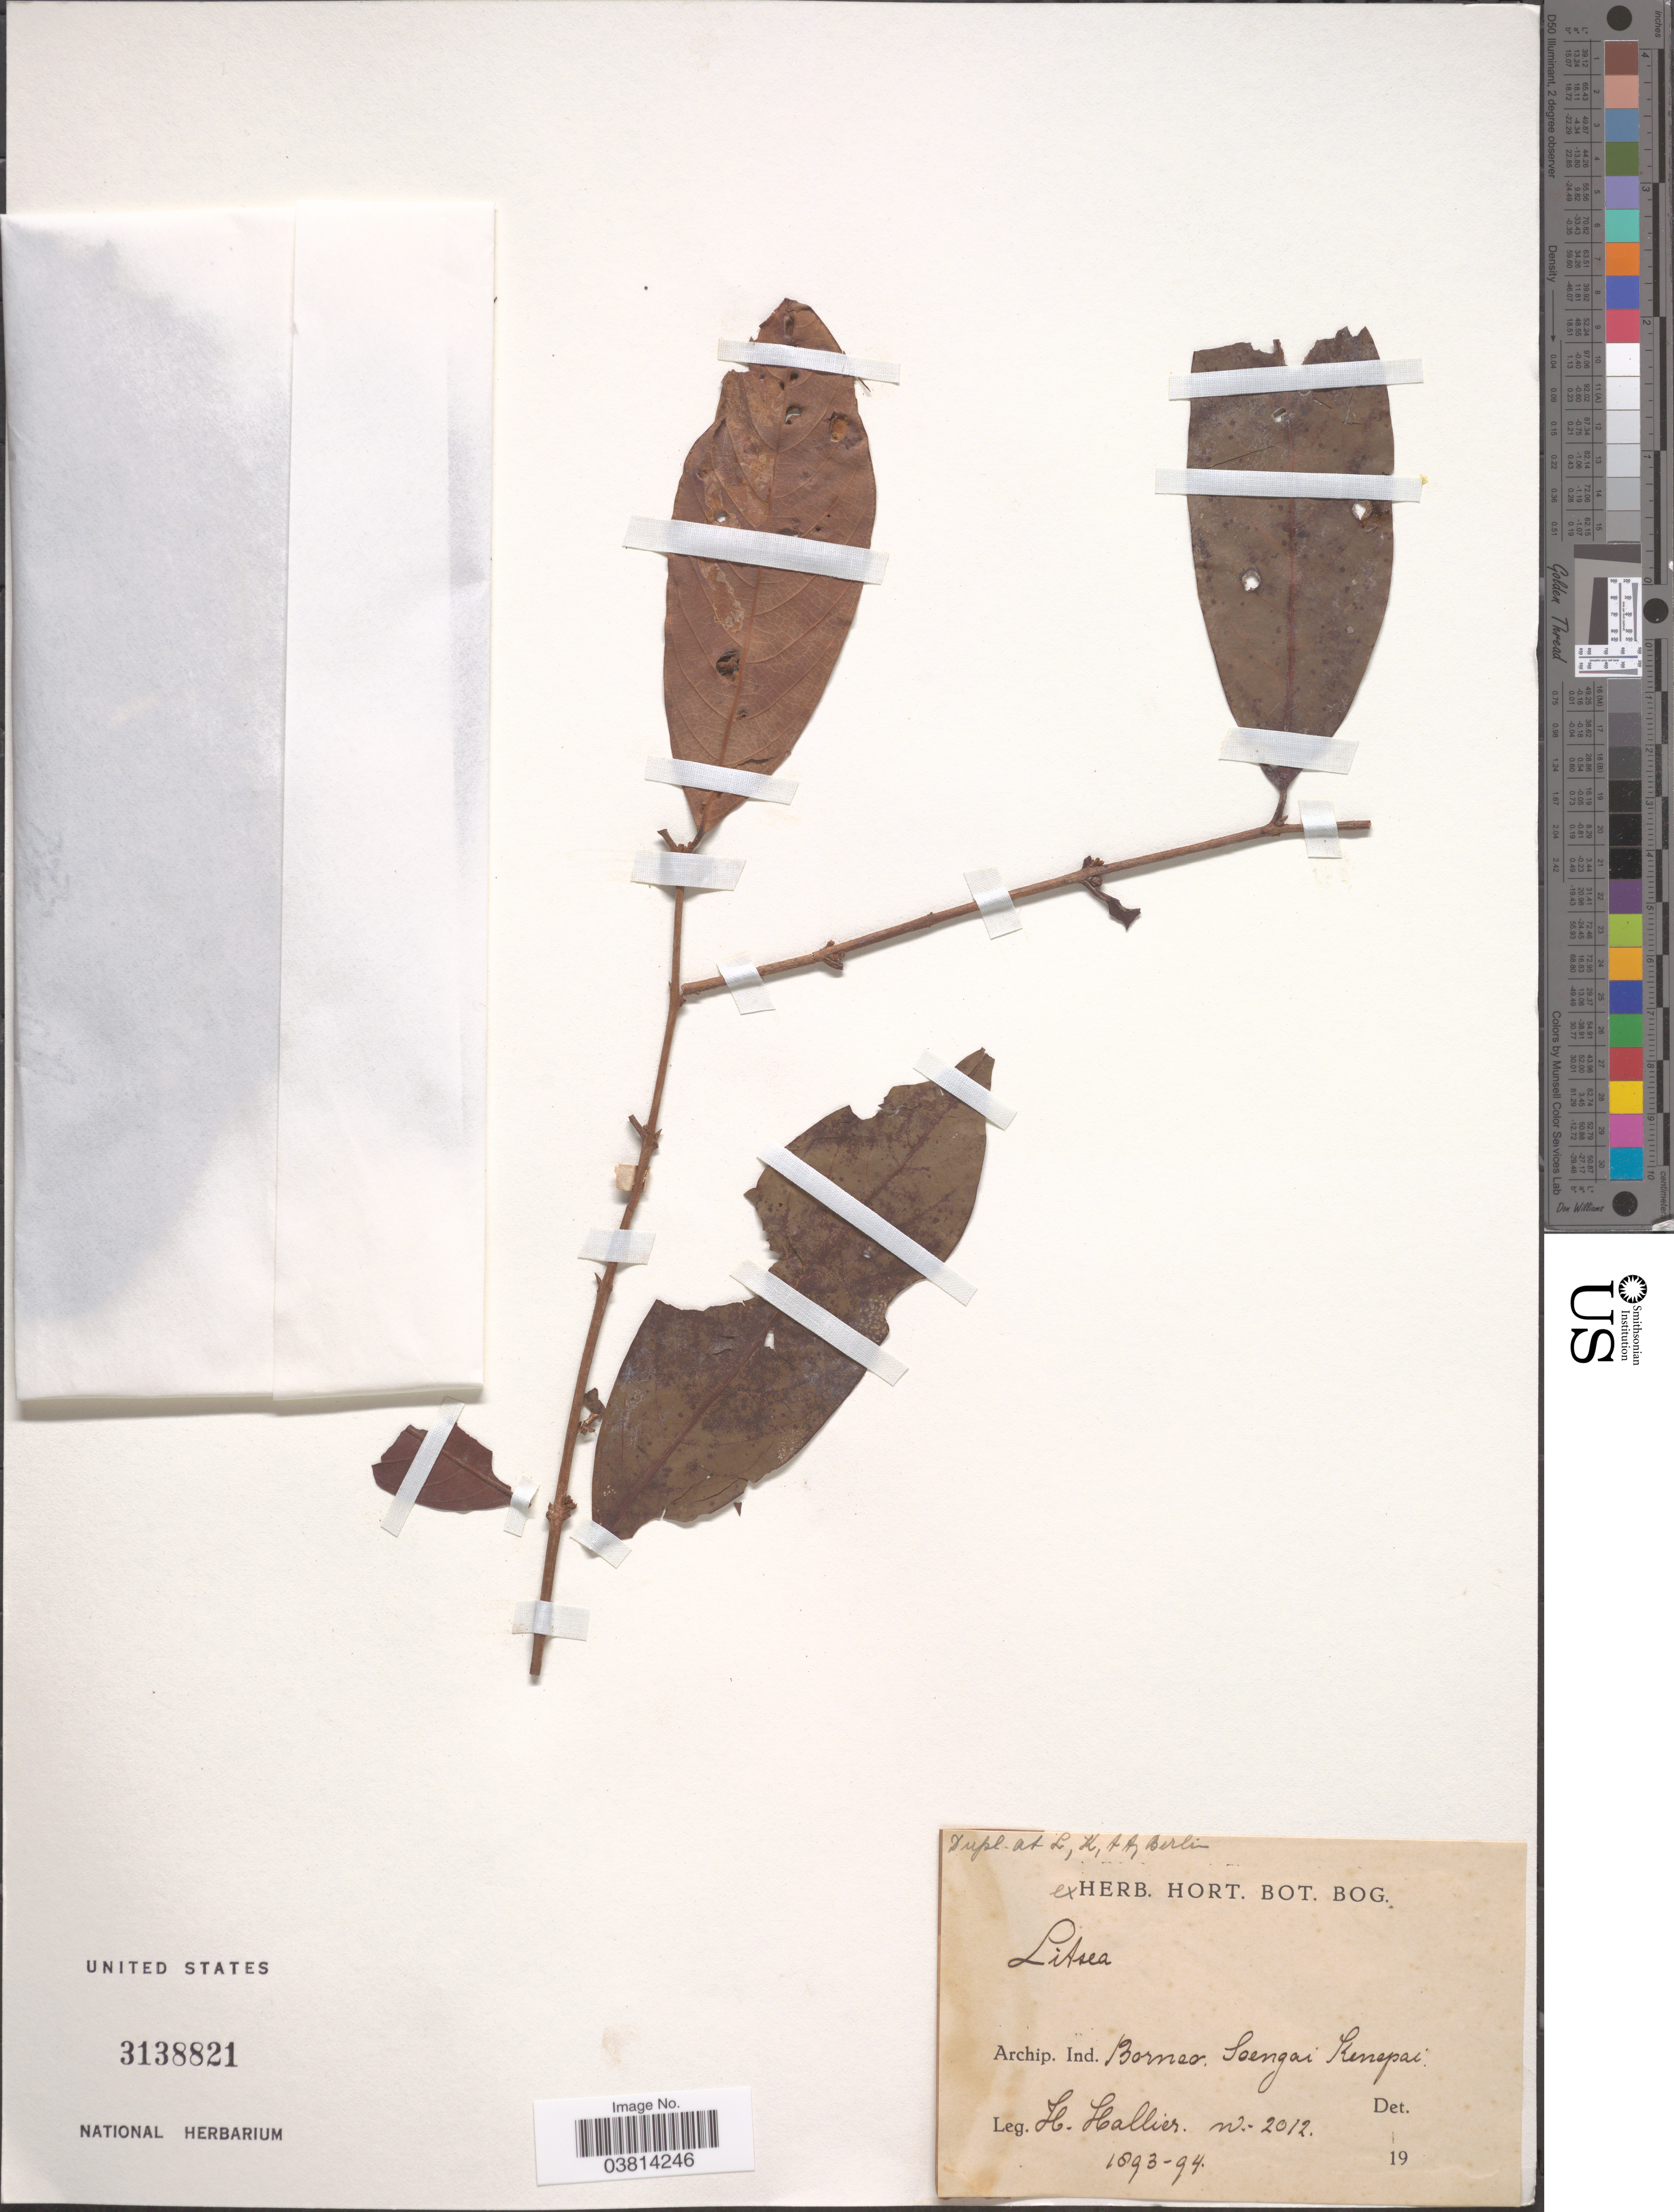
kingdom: Plantae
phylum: Tracheophyta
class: Magnoliopsida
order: Laurales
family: Lauraceae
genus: Litsea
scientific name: Litsea sp.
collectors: H. G. Hallier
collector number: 2012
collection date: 1893/1894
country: Indonesia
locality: Archip. Ind. Borneo. Soengai Kenepai.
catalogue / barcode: US 3138821